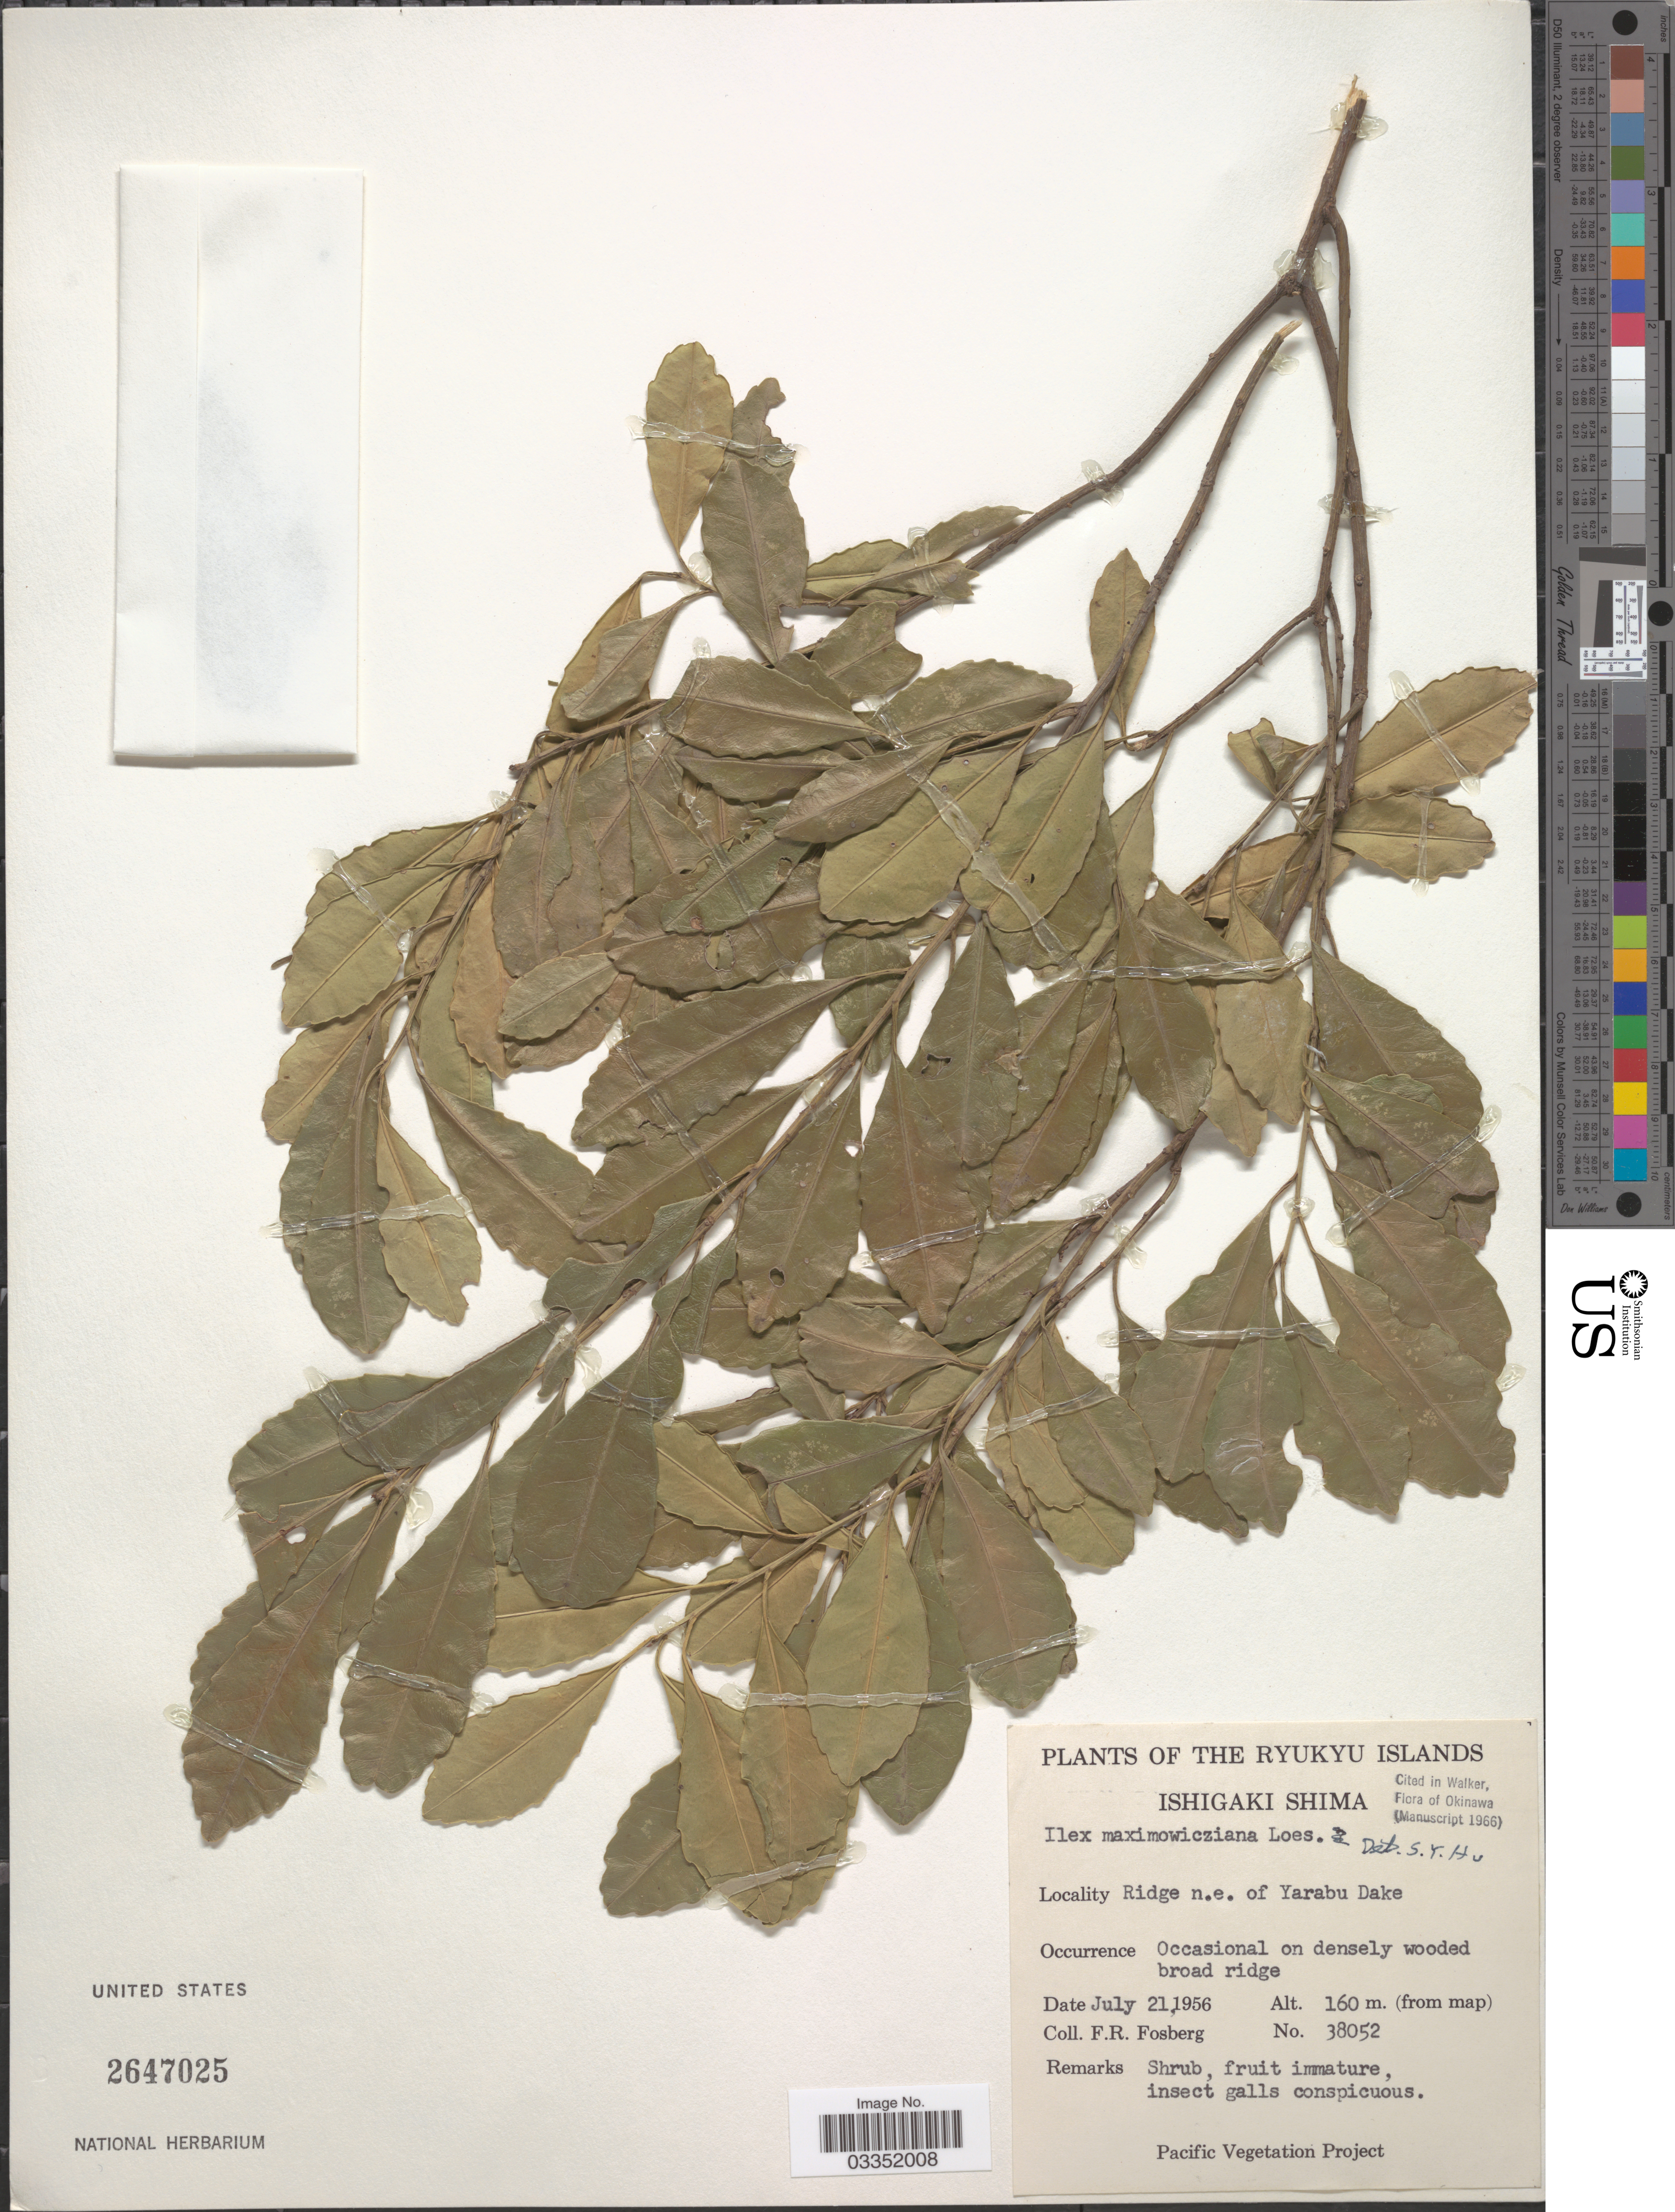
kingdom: Plantae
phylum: Tracheophyta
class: Magnoliopsida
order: Aquifoliales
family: Aquifoliaceae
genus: Ilex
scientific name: Ilex maximowicziana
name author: Loes.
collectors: F. R. Fosberg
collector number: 38052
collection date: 1956-07-21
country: Japan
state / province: Okinawa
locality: The Ryukyu Islands. Ishigaki Shima. Ridge n.e. of Yarabu Dake.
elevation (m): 160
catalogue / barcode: US 2647025